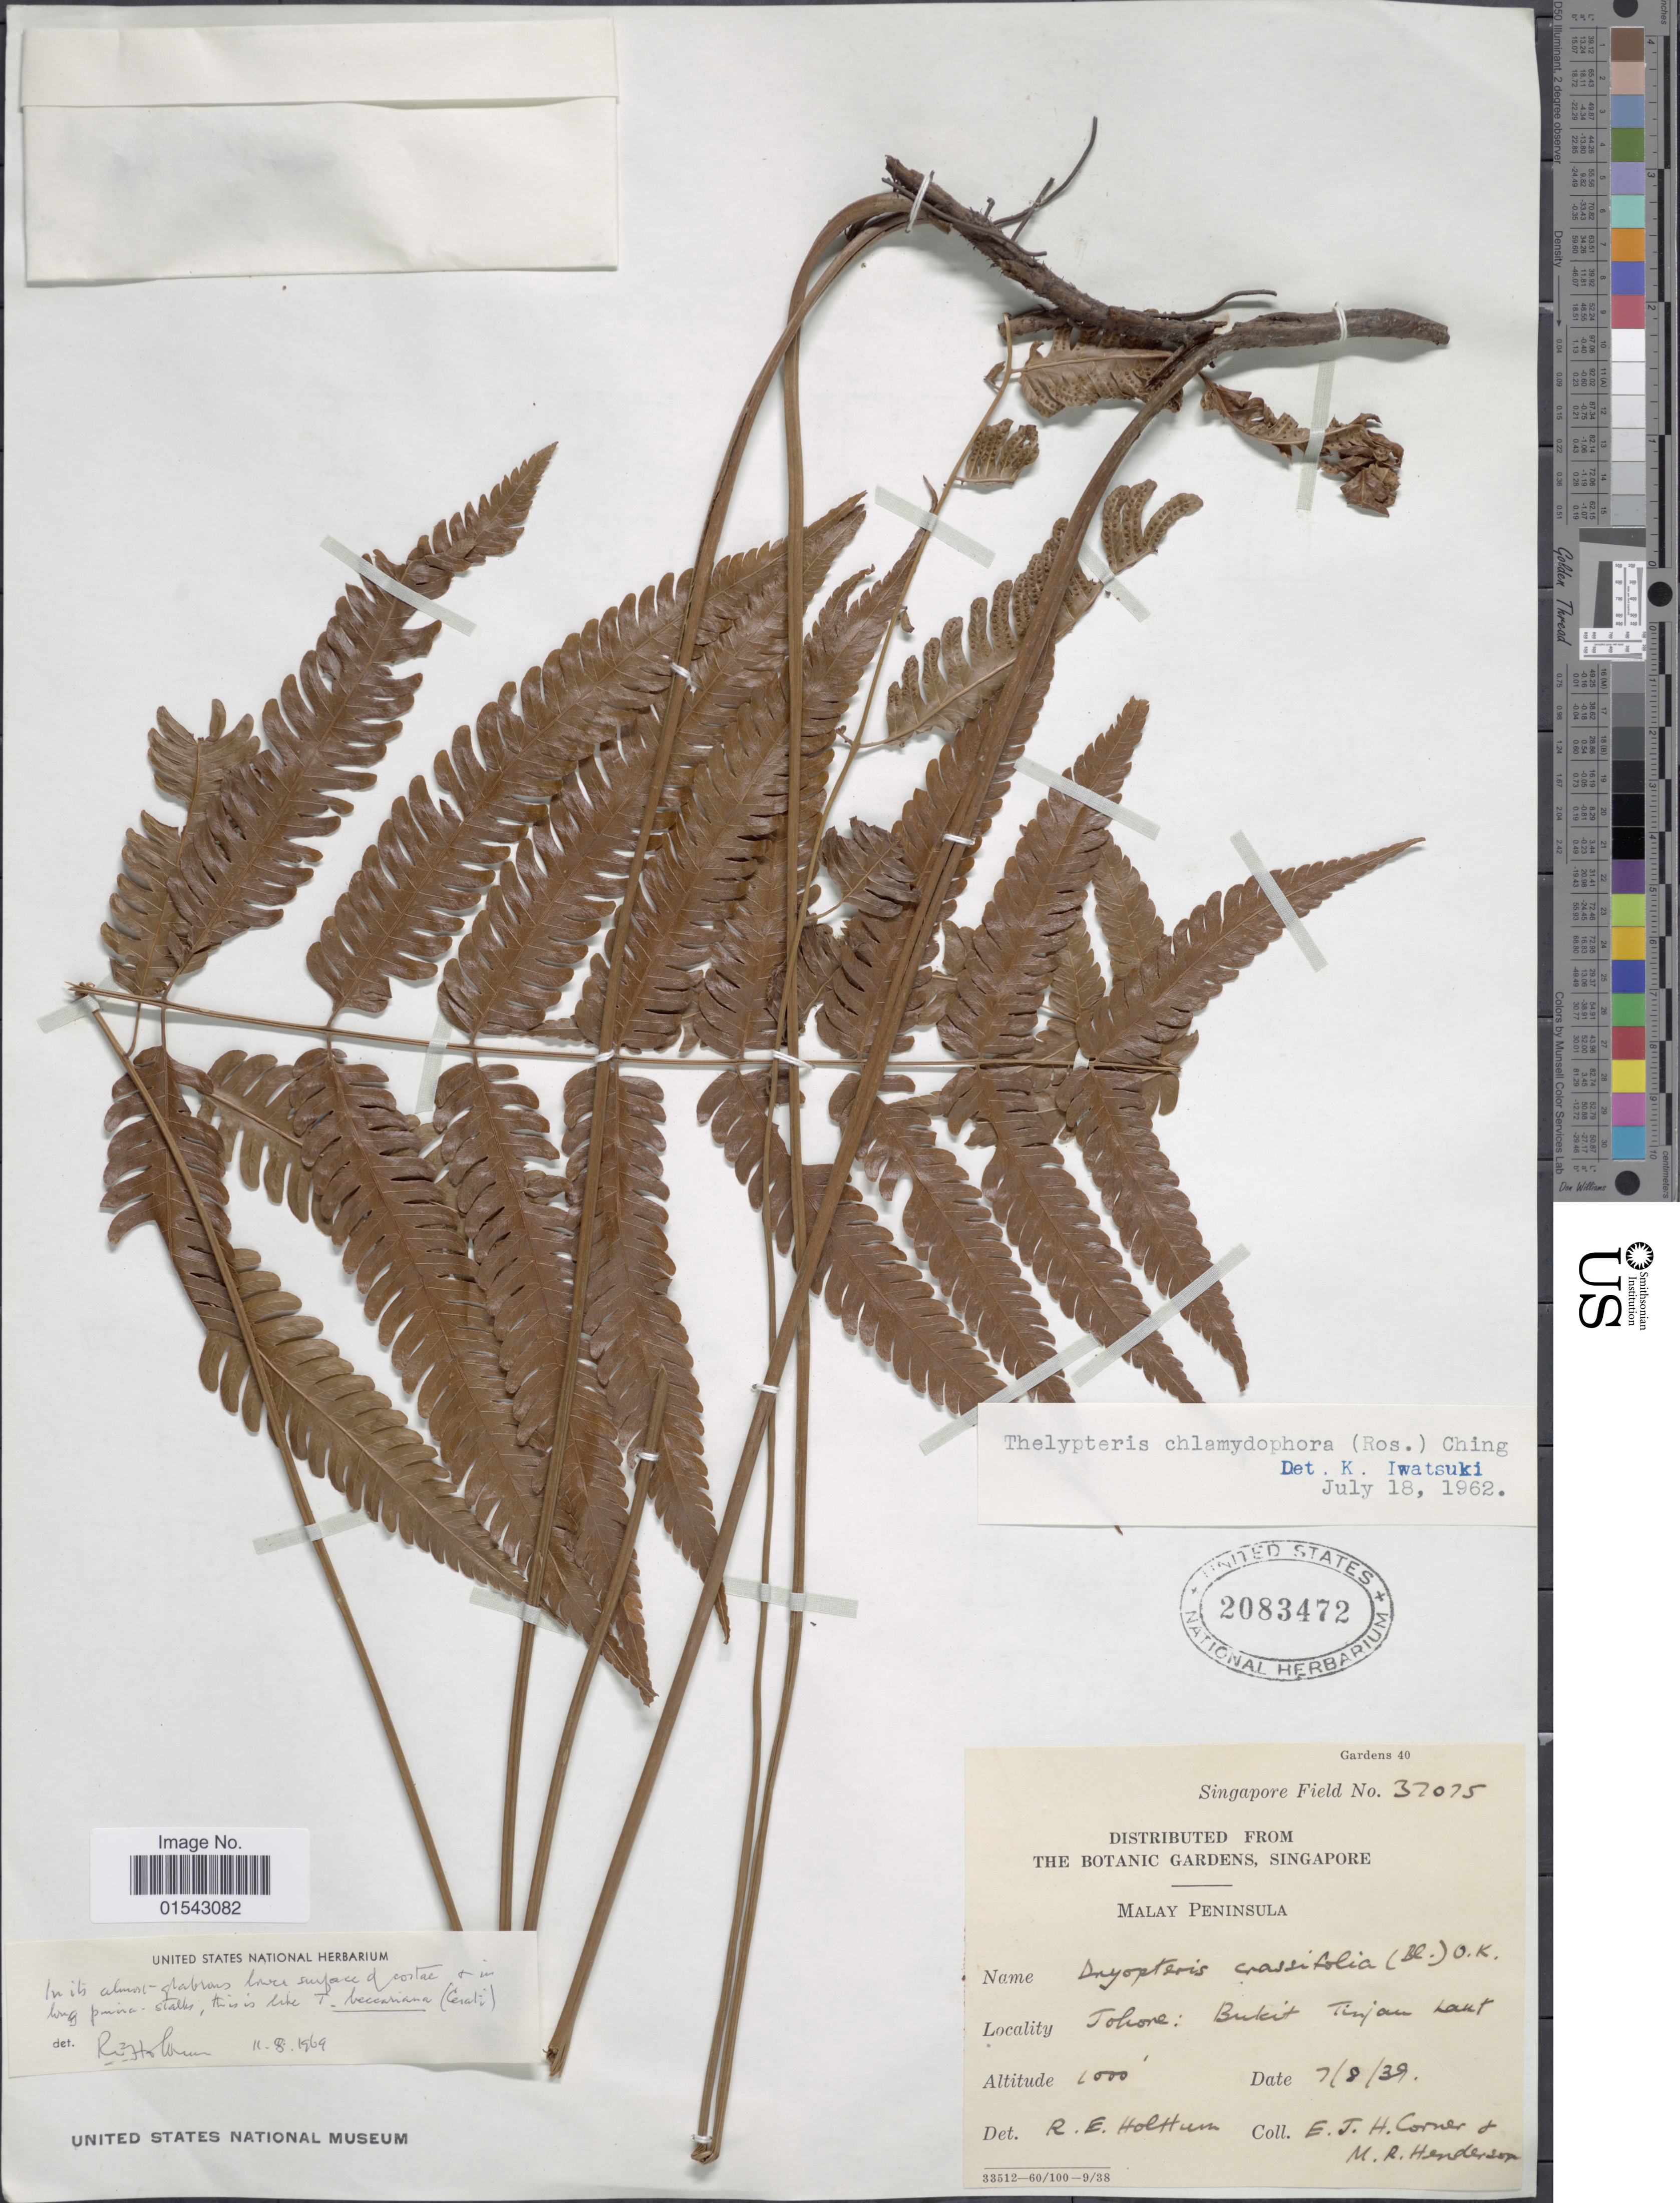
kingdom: Plantae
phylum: Tracheophyta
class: Polypodiopsida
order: Polypodiales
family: Thelypteridaceae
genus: Mesophlebion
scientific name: Mesophlebion chlamydophorum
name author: (Rosenst.) Holttum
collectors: E. Corner & M. Henderson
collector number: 37075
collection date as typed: Transcribed d/m/y: 7/8/39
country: Malaysia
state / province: Johor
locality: Malay Peninsula, Johore: Bukit Tinjau Laut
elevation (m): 305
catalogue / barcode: US 2083472